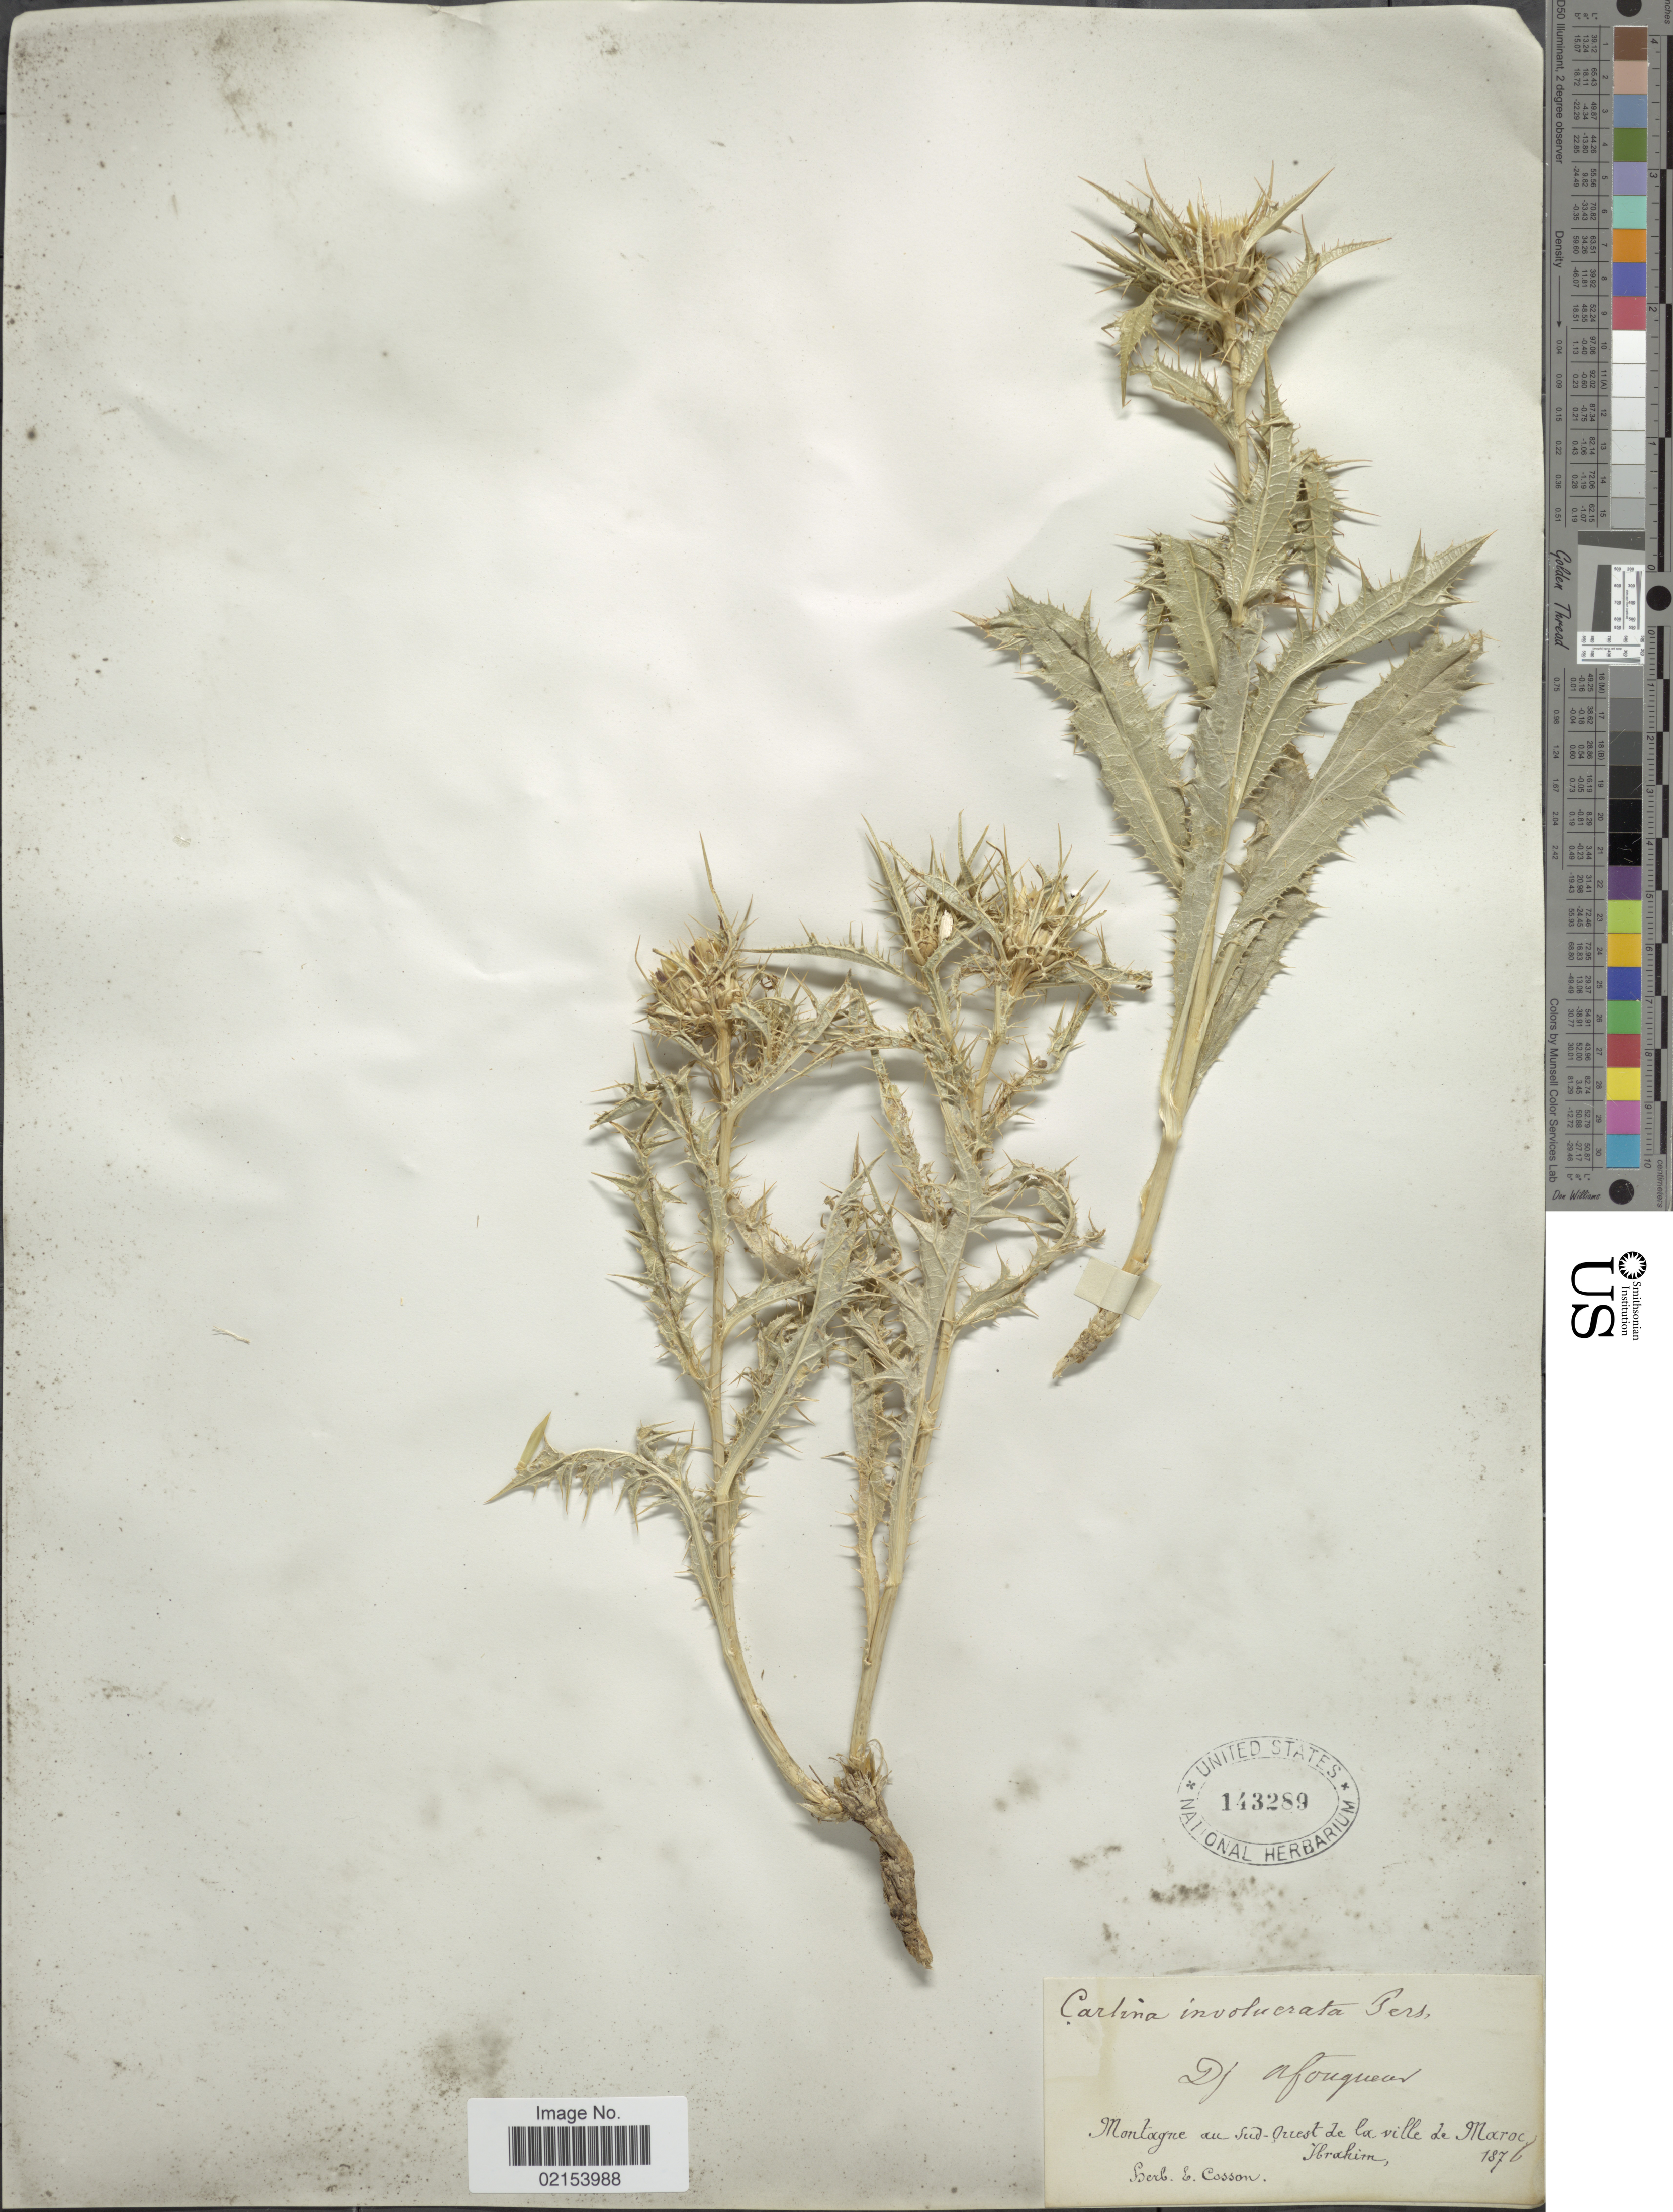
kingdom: Plantae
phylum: Tracheophyta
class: Magnoliopsida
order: Asterales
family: Asteraceae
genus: Carlina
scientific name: Carlina involucrata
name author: Poir.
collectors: ex herb. E. Cosson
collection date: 1876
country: Morocco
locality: Monatgne au Sud-Ouest de la ville de Maroc. Ibrahim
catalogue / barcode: US 143289